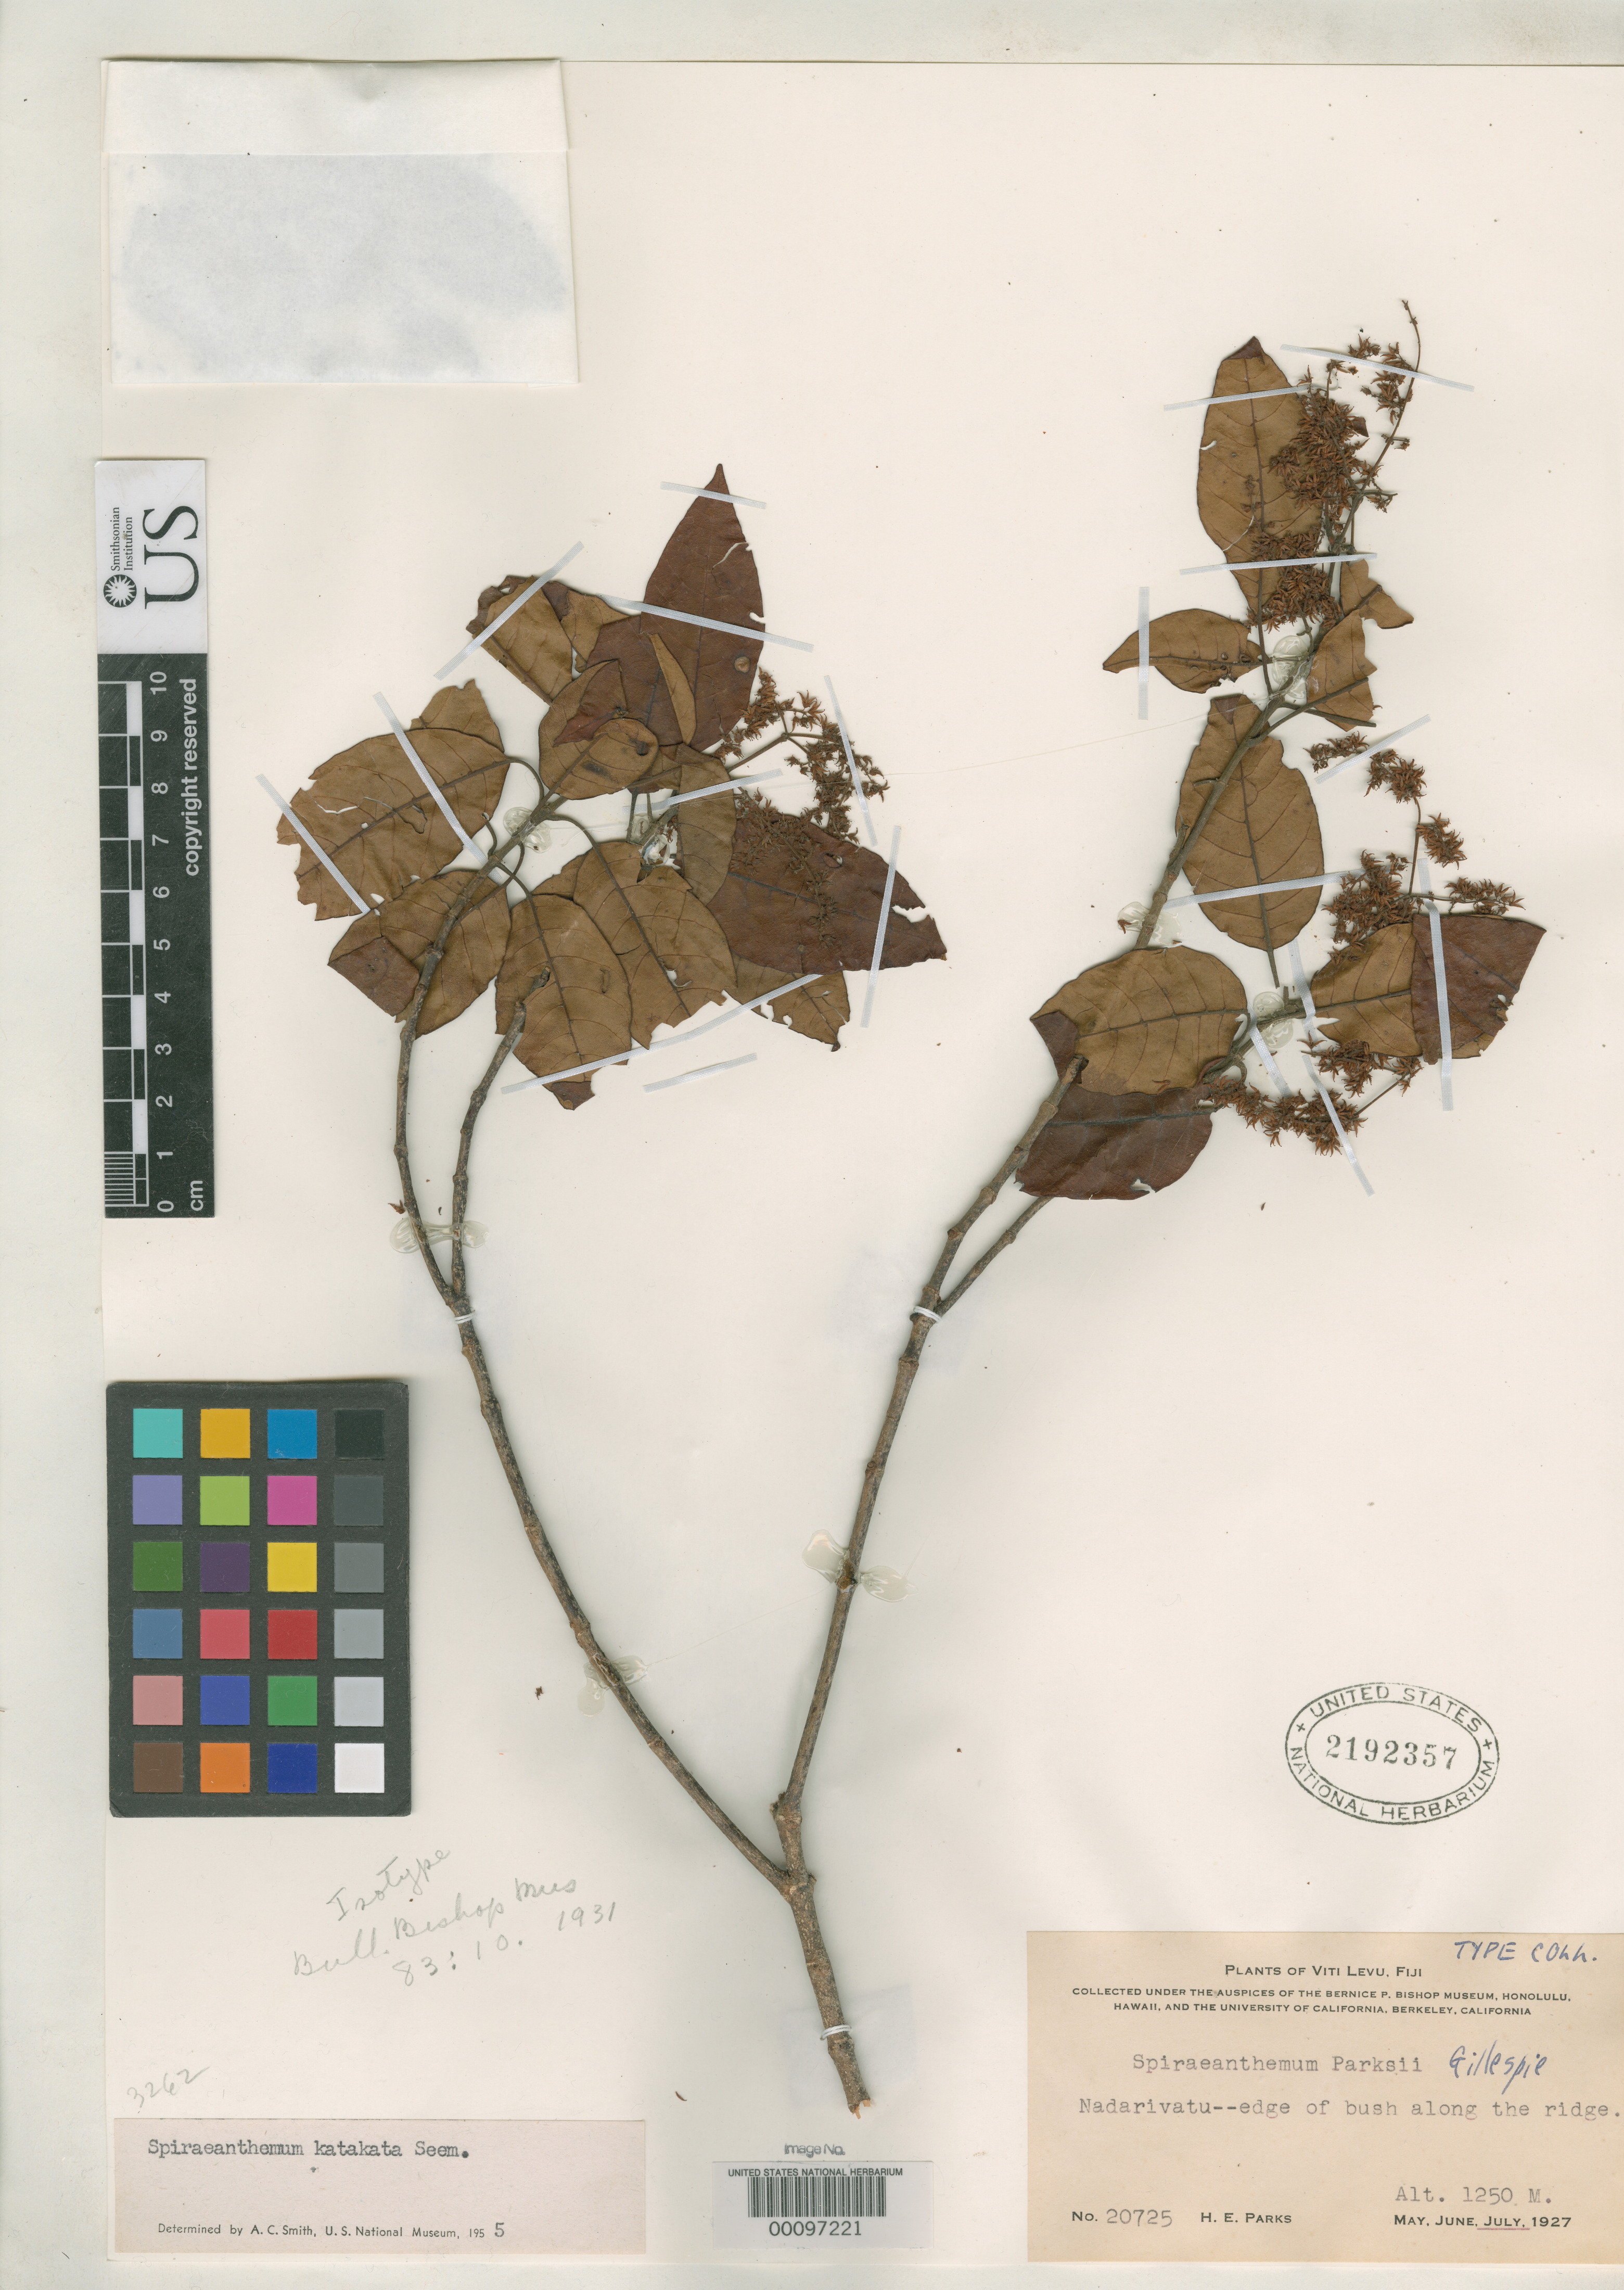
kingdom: Plantae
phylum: Tracheophyta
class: Magnoliopsida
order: Oxalidales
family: Cunoniaceae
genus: Spiraeanthemum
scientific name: Spiraeanthemum parksii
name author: Gillespie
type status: Isotype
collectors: H. E. Parks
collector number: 20725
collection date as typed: Jul 1927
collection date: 1927-07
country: Fiji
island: Viti Levu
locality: Nadarivatu.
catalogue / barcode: US 2192357